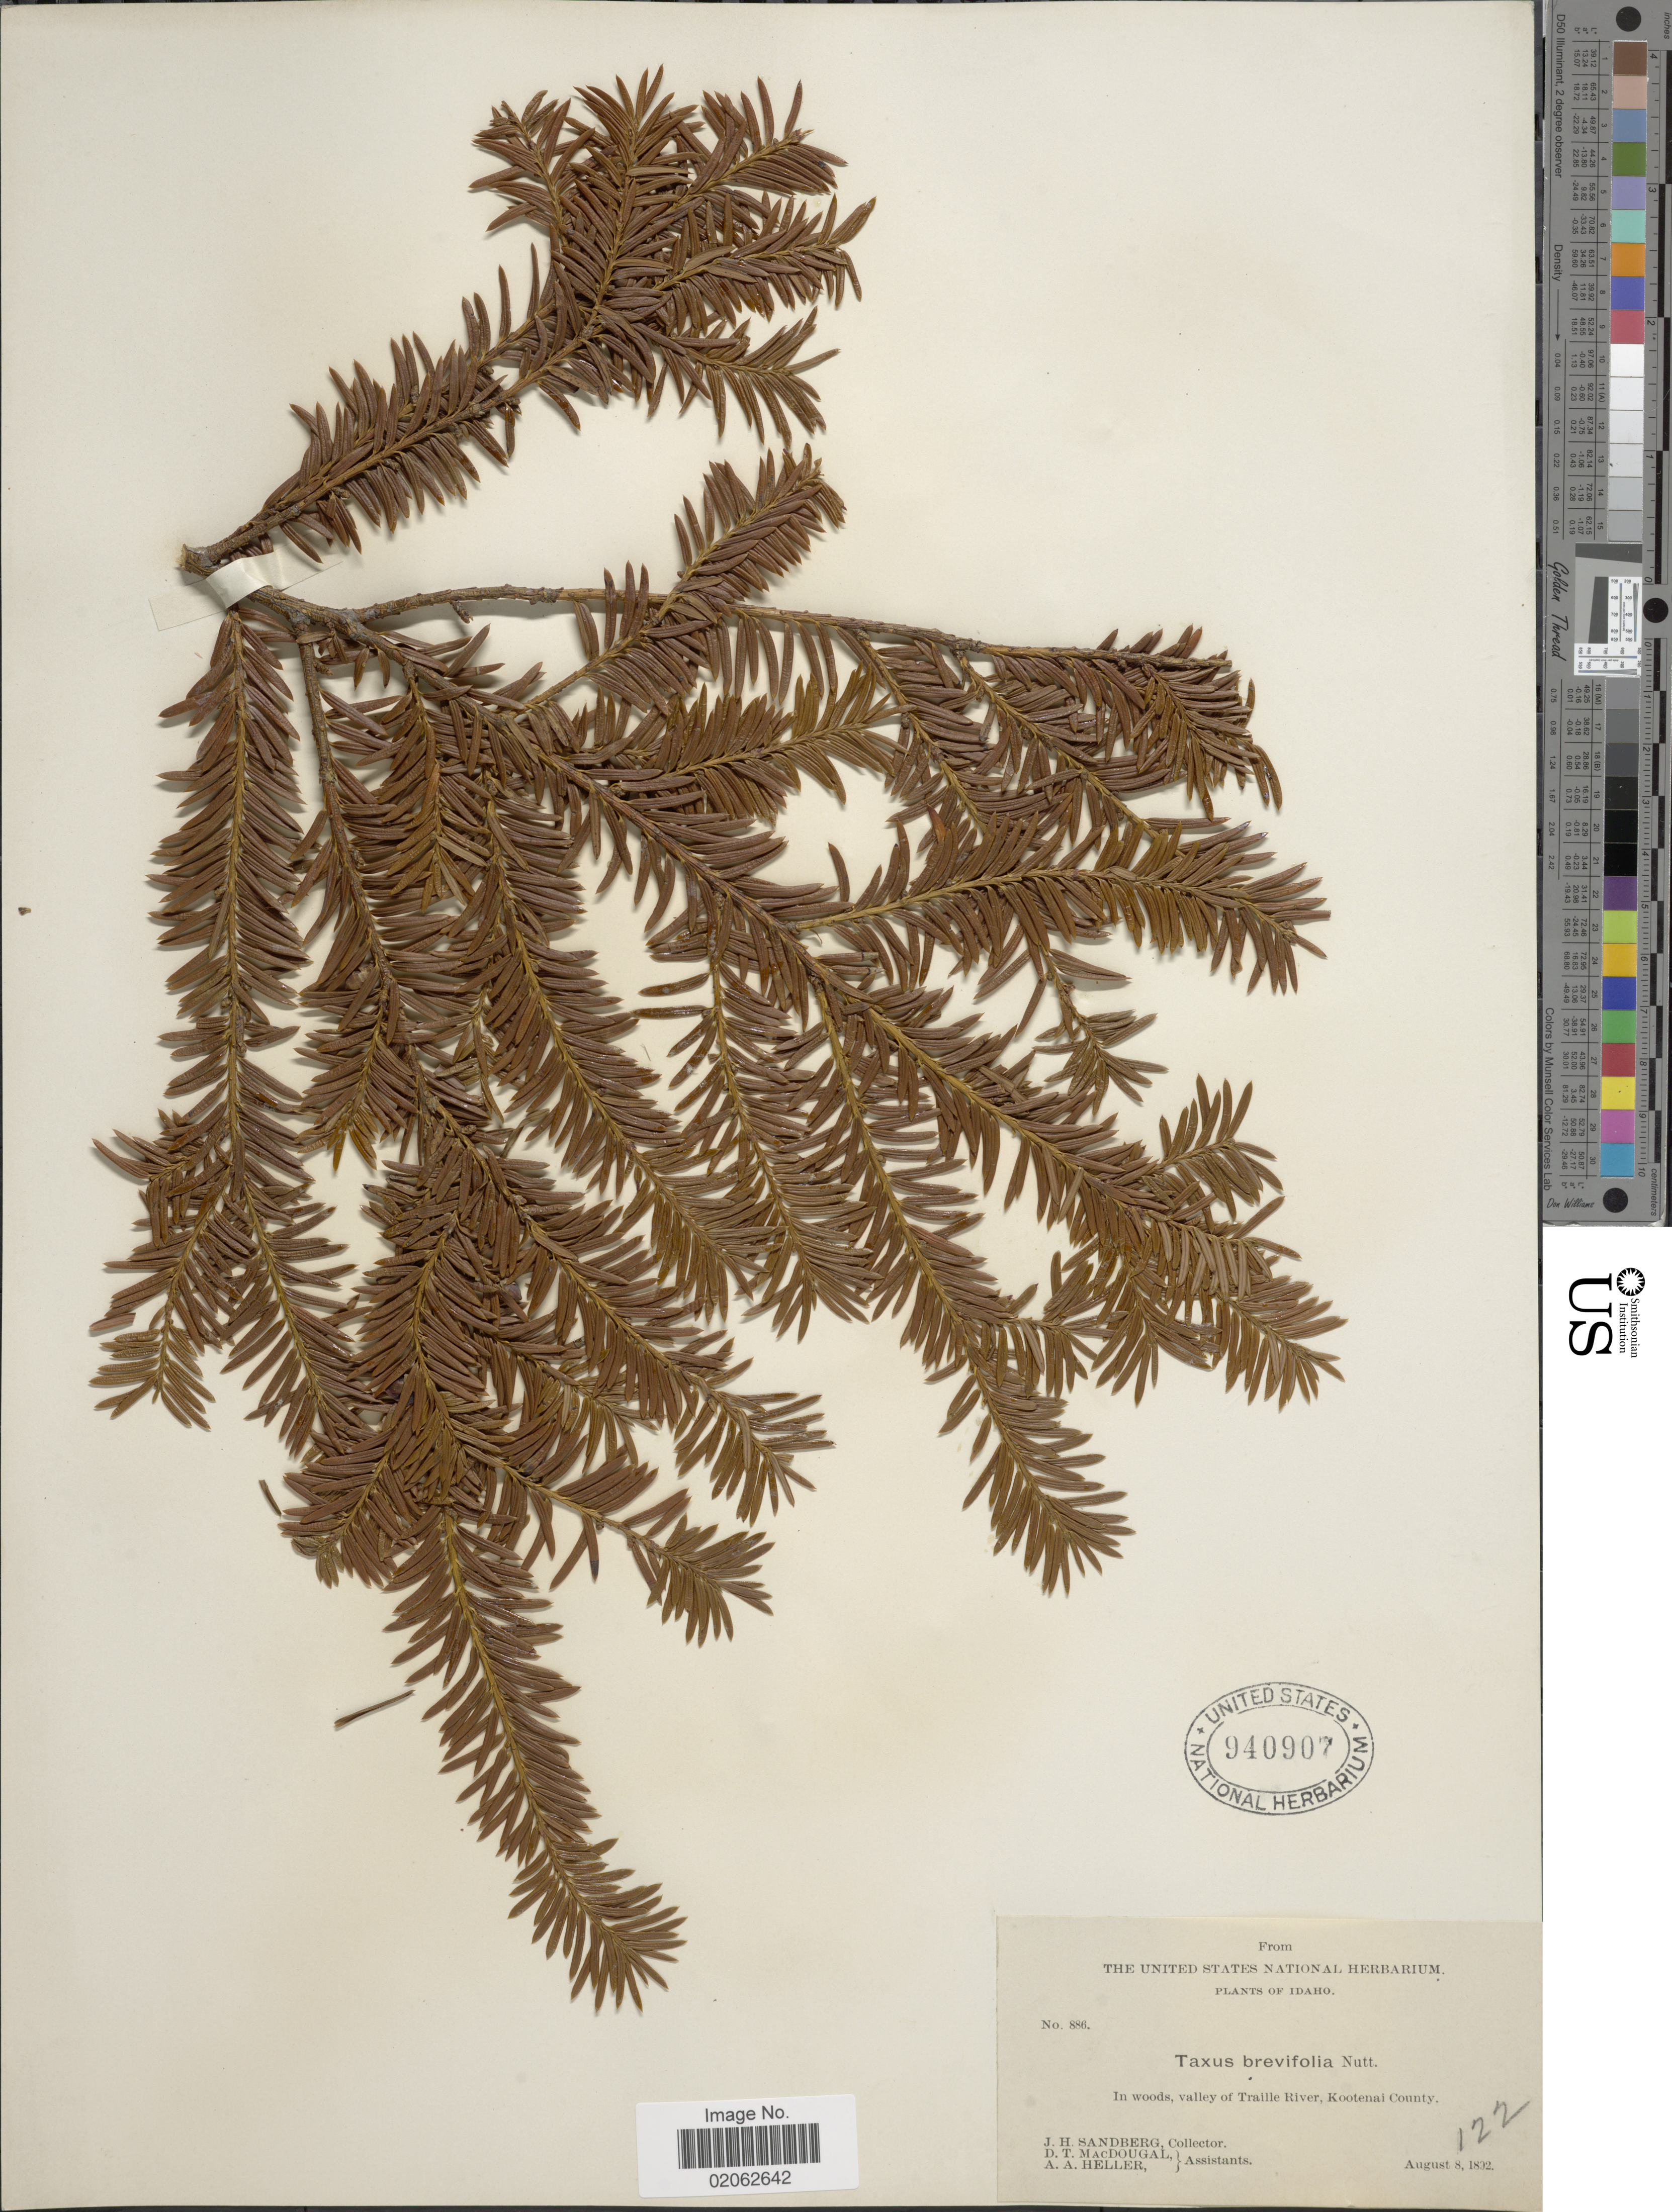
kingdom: Plantae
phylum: Tracheophyta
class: Pinopsida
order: Pinales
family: Taxaceae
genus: Taxus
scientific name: Taxus brevifolia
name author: Nutt.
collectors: J. H. Sandberg, D. T. MacDougal & A. A. Heller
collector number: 886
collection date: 1892-08-08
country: United States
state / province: Idaho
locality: In woods, valley of Traille River, Kootenai County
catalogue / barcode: US 940907